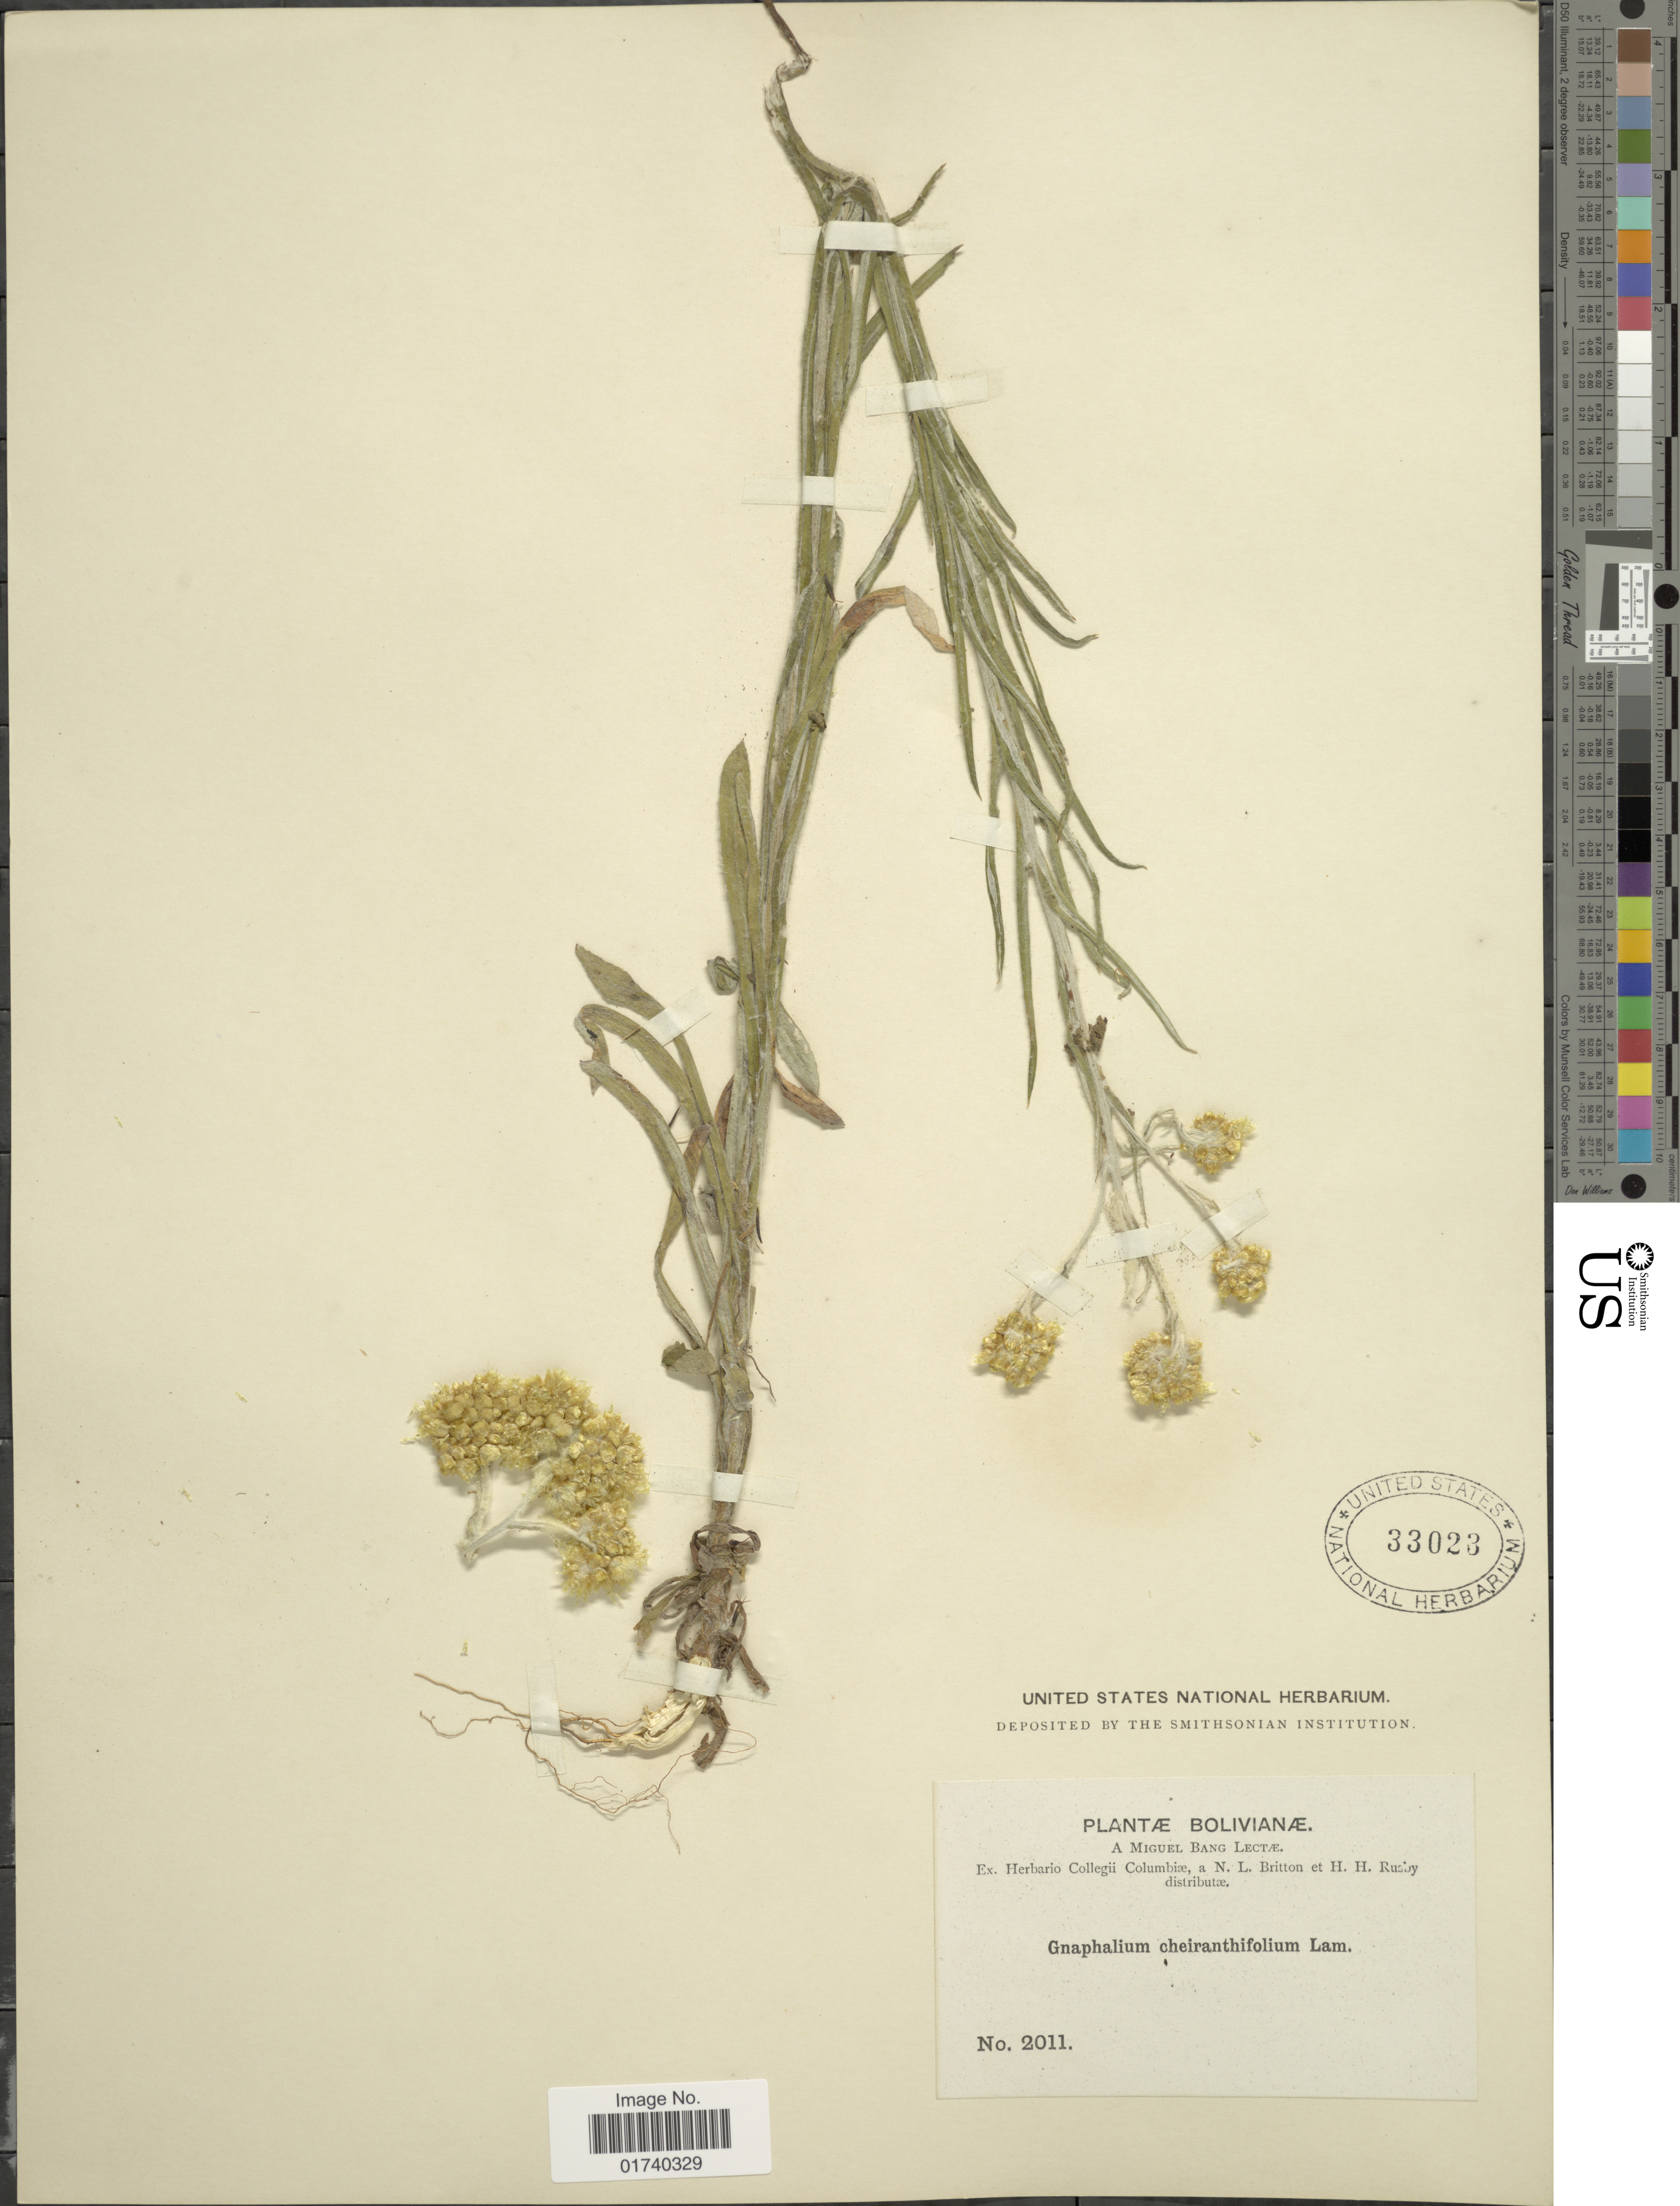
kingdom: Plantae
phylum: Tracheophyta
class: Magnoliopsida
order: Asterales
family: Asteraceae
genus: Pseudognaphalium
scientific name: Pseudognaphalium cheiranthifolium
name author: (Lam.) Hilliard & B.L. Burtt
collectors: M. Bang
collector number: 2011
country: Bolivia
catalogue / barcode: US 33023